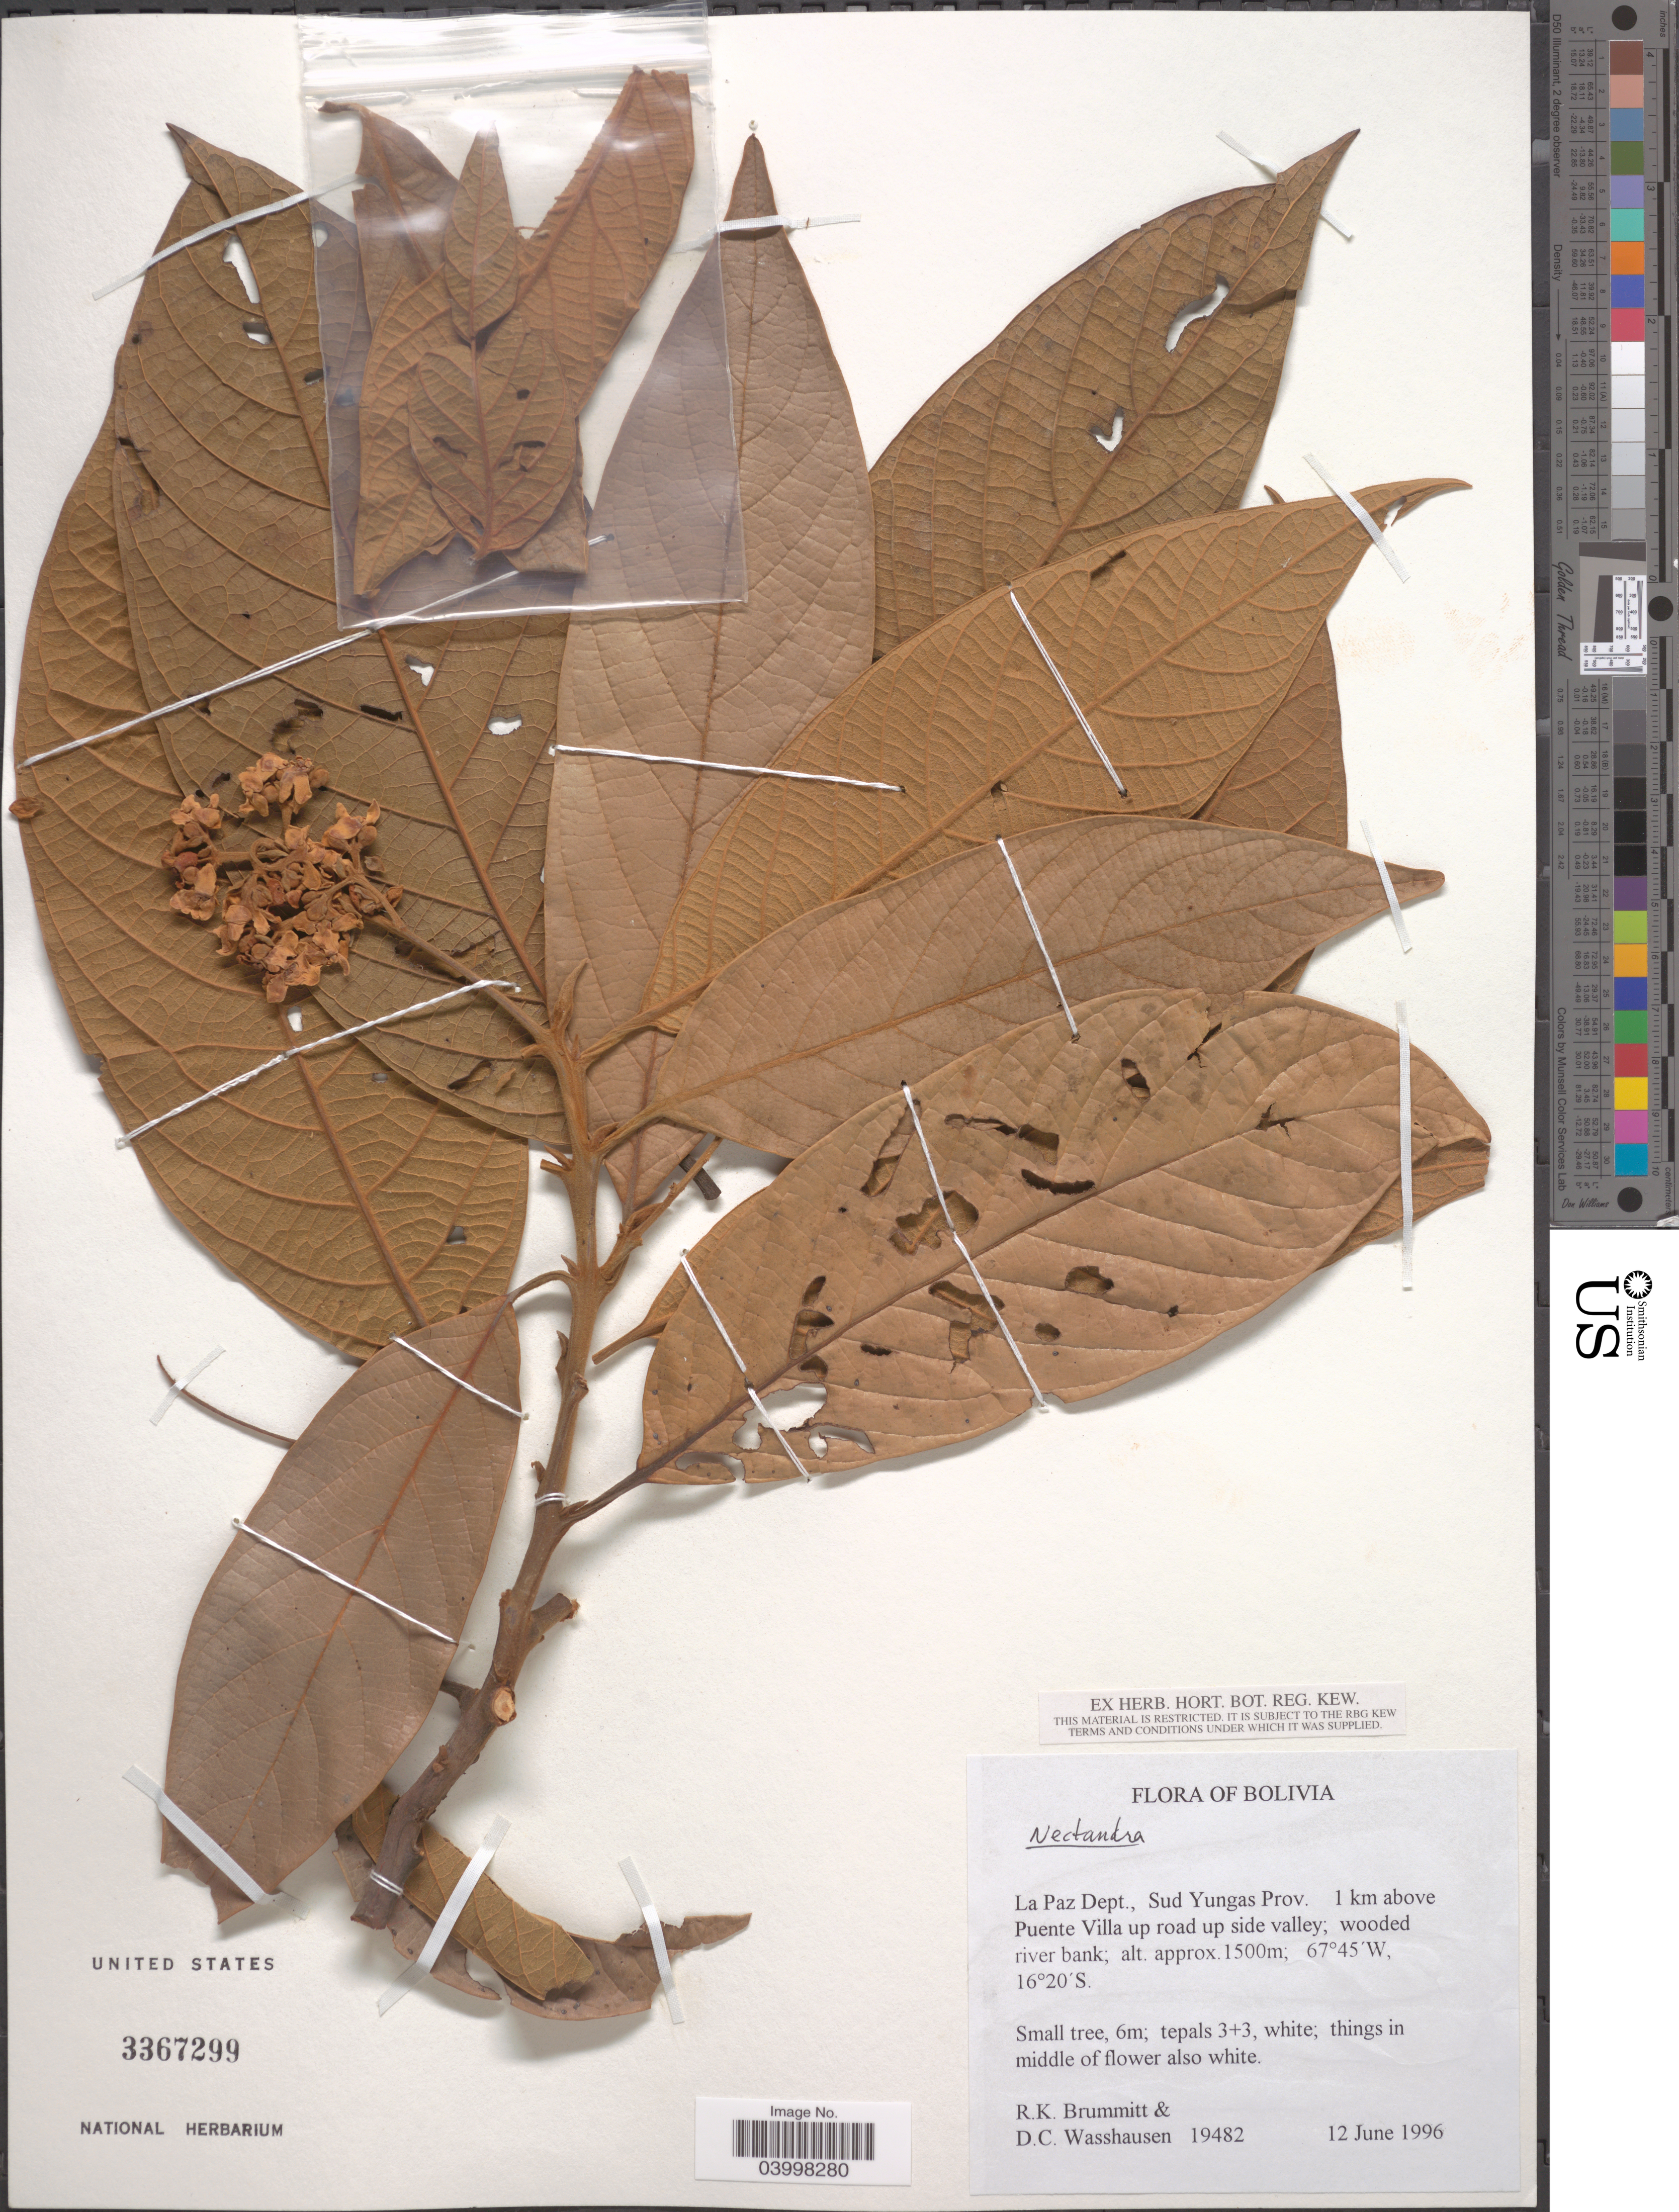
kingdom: Plantae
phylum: Tracheophyta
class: Magnoliopsida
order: Laurales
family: Lauraceae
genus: Nectandra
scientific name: Nectandra sp.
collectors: R. K. Brummitt & D. C. Wasshausen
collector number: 19482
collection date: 1996-06-12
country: Bolivia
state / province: La Paz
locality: Dept., Sud Yungas Prov. 1 km above Puente Villa up road up side valley.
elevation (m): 1500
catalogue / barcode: US 3367299